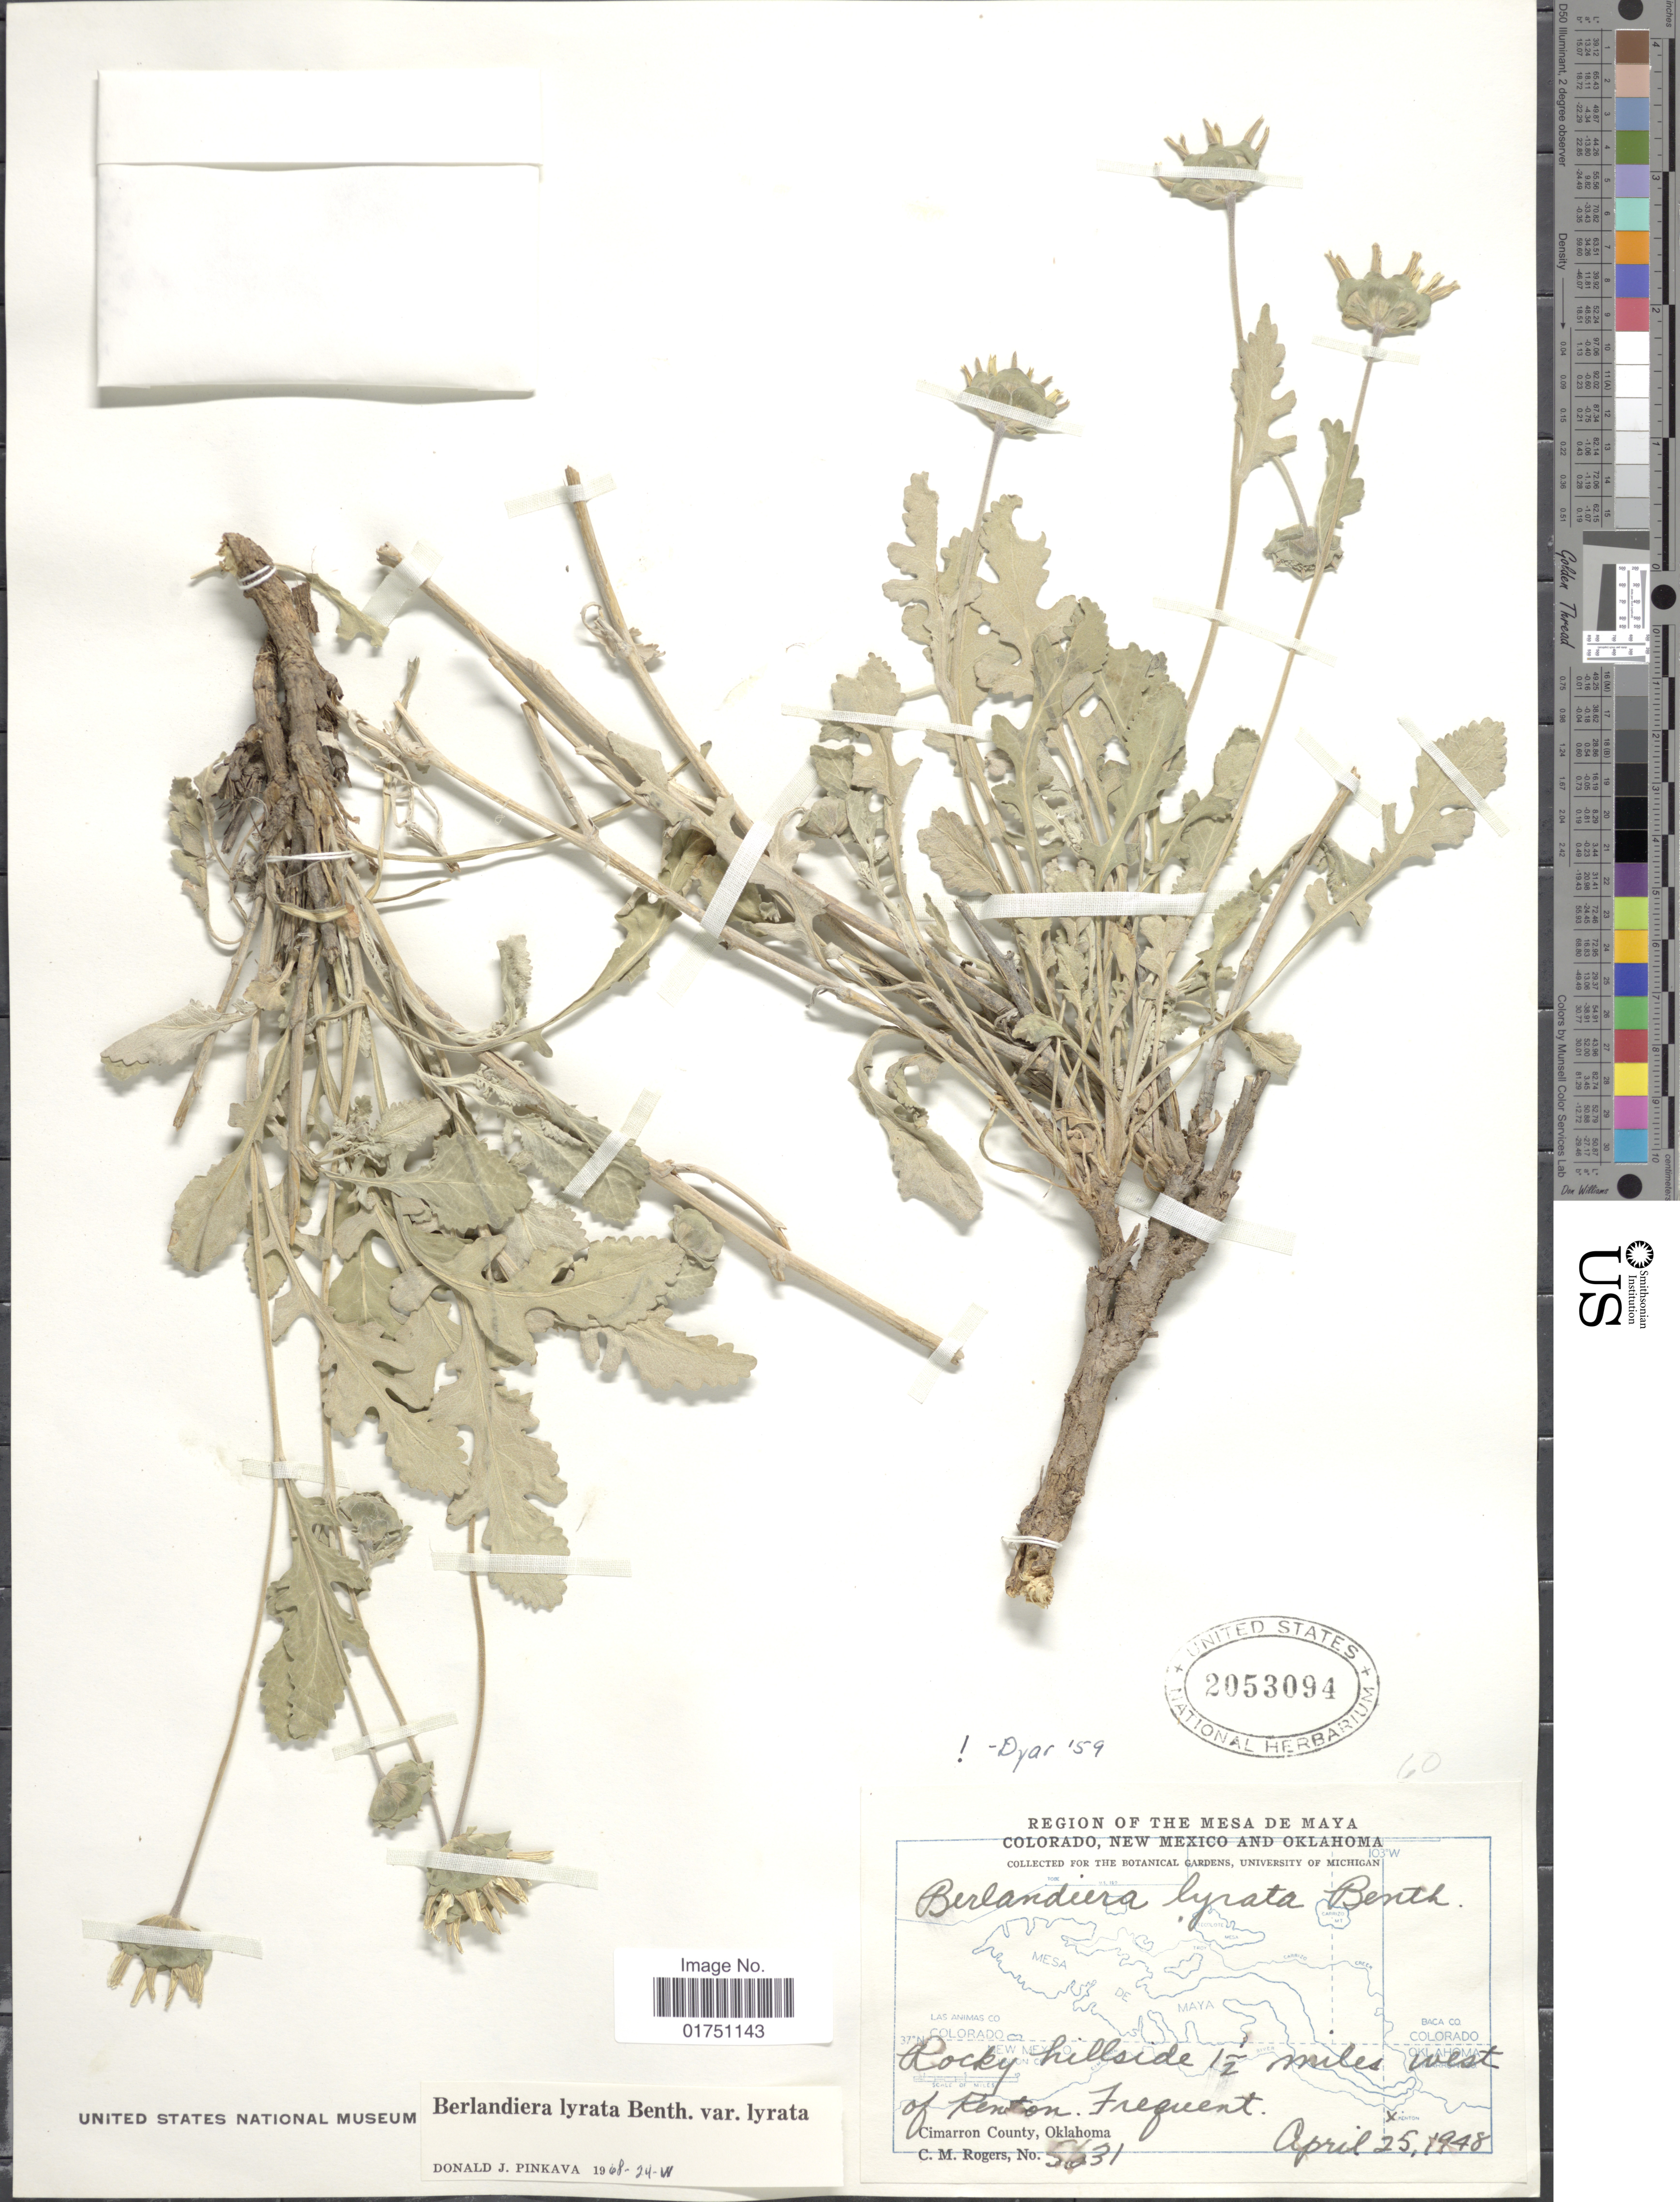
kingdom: Plantae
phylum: Tracheophyta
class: Magnoliopsida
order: Asterales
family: Asteraceae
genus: Berlandiera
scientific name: Berlandiera lyrata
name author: Benth.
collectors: C. M. Rogers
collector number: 5631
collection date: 1948-04-25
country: United States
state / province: Oklahoma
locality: Region of the Mesa de Maya. Rocky hillside 1½ miles west of Kenton, frequent. Cimarron County, Oklahoma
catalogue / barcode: US 2053094